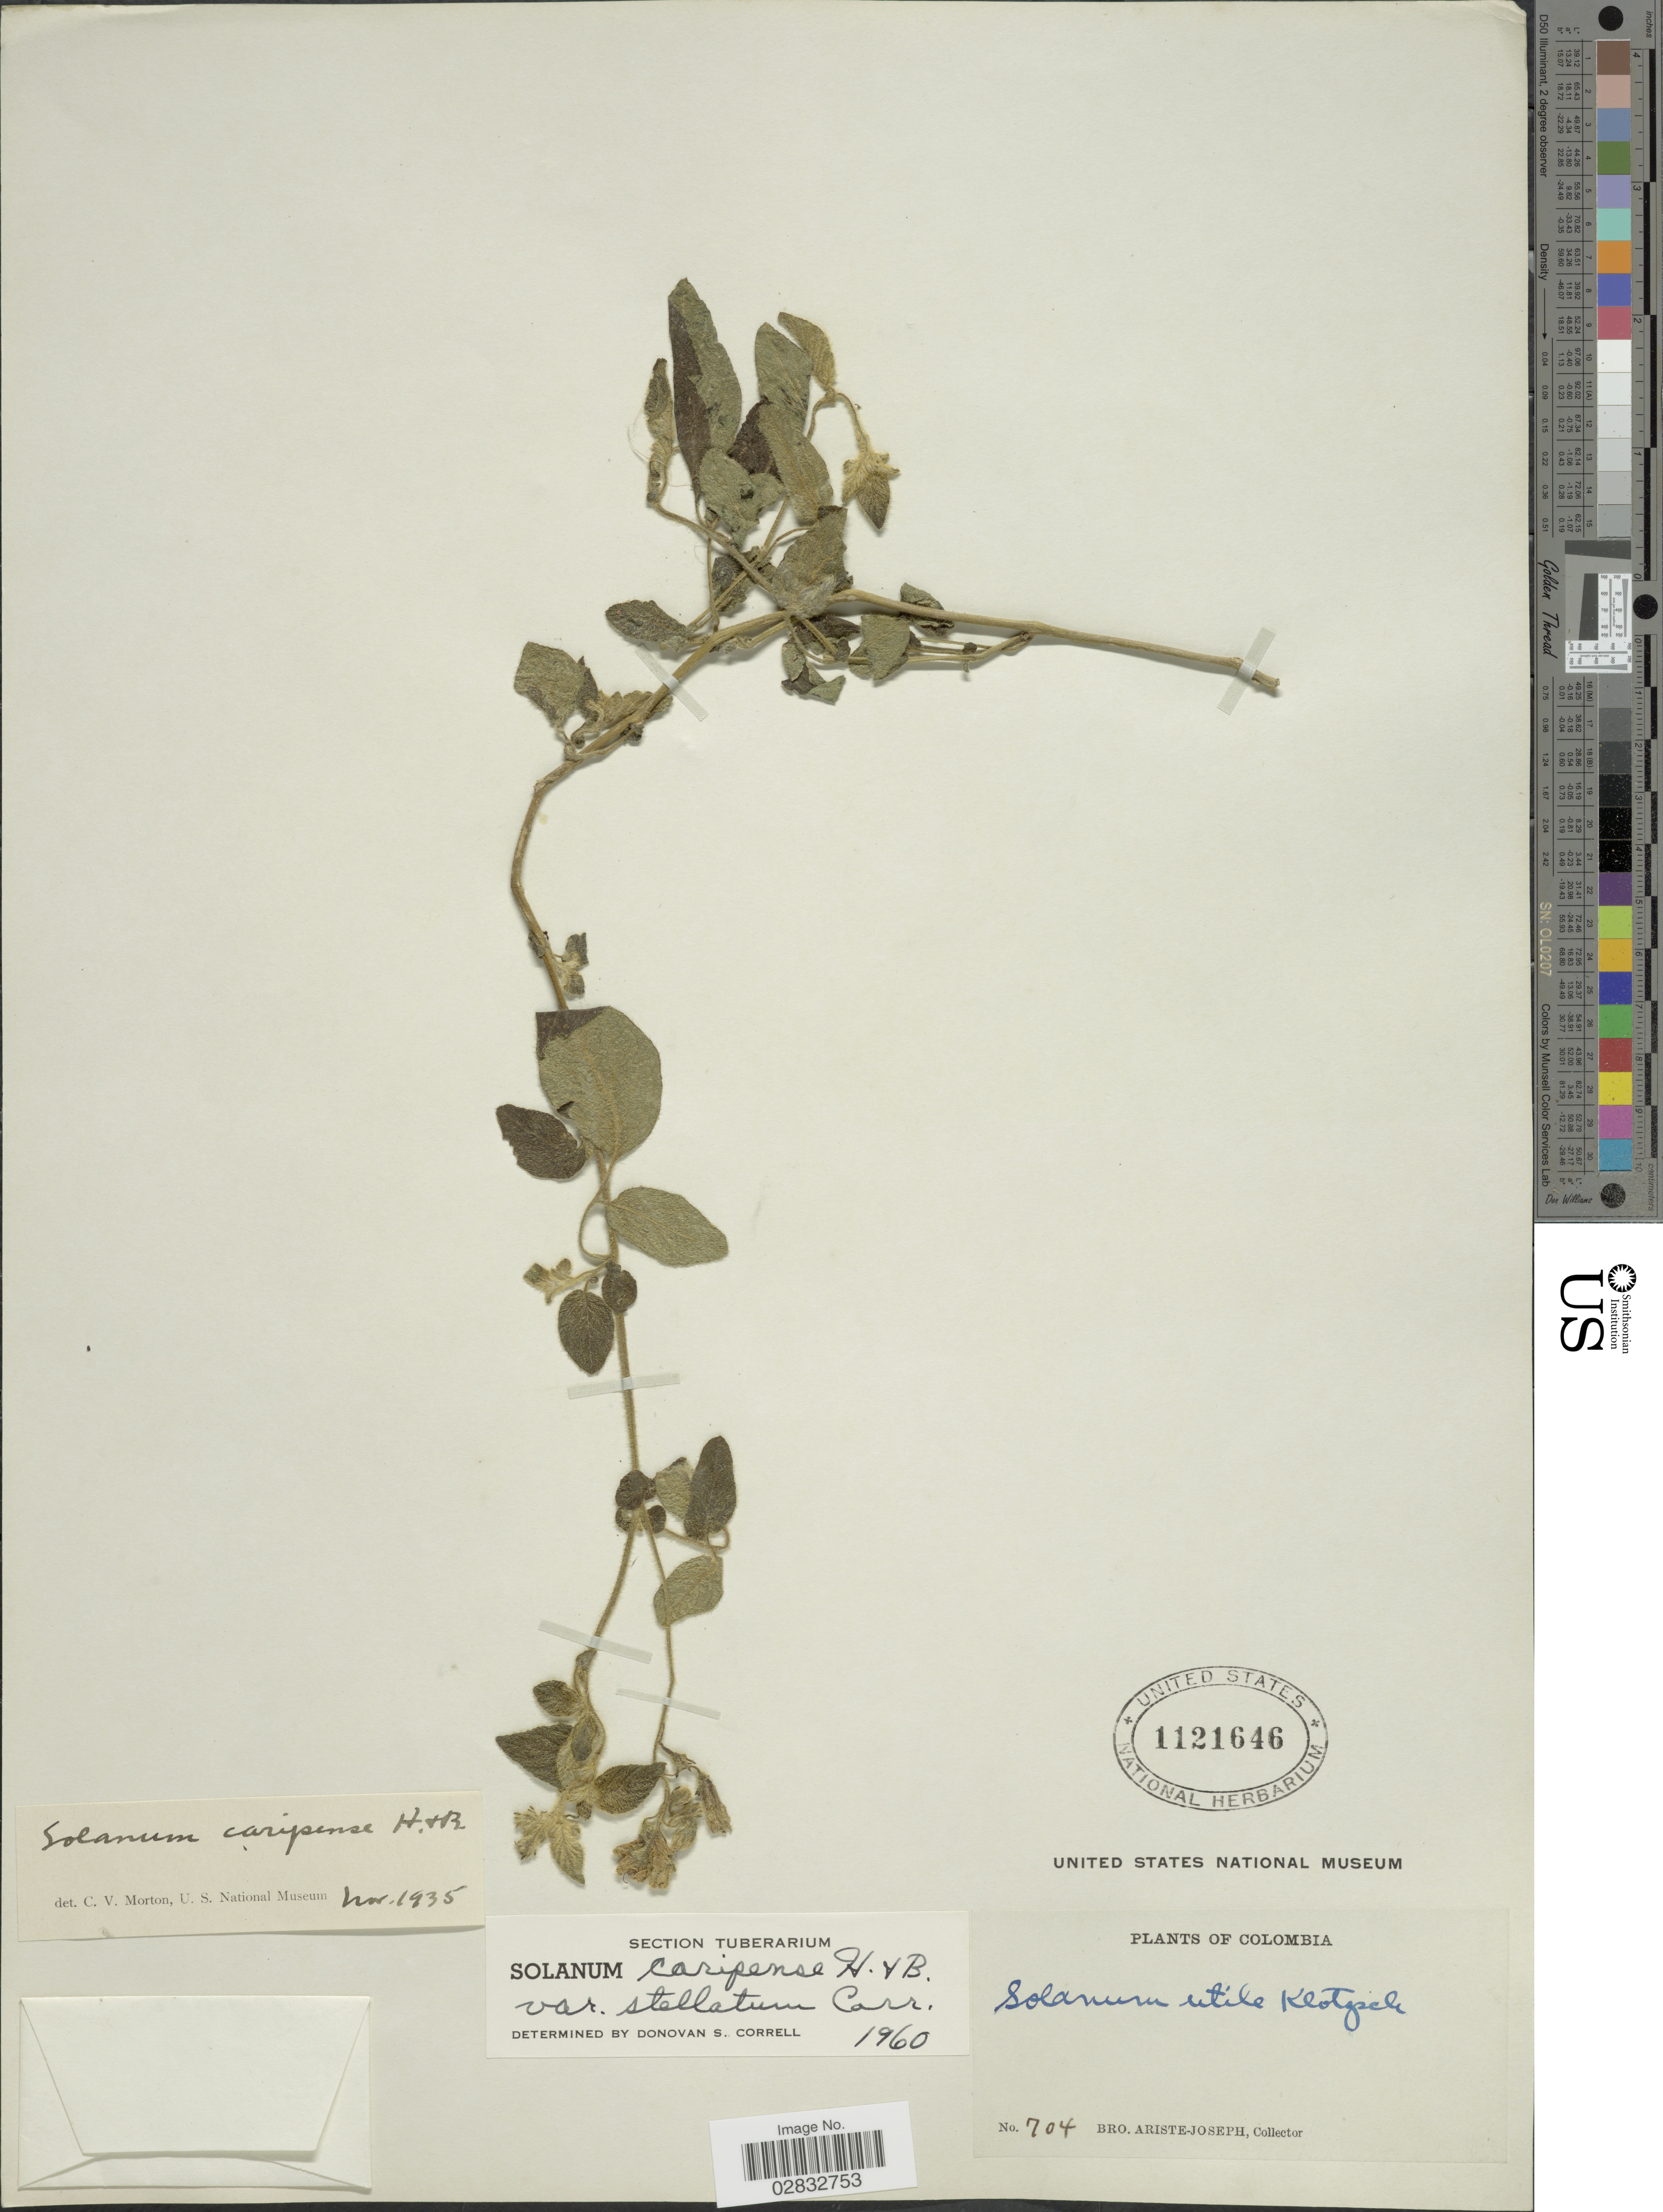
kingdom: Plantae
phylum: Tracheophyta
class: Magnoliopsida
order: Solanales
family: Solanaceae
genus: Solanum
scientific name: Solanum caripense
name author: Humb. & Bonpl. ex Dunal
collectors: Bro. Ariste-Joseph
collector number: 704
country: Colombia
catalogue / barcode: US 1121646